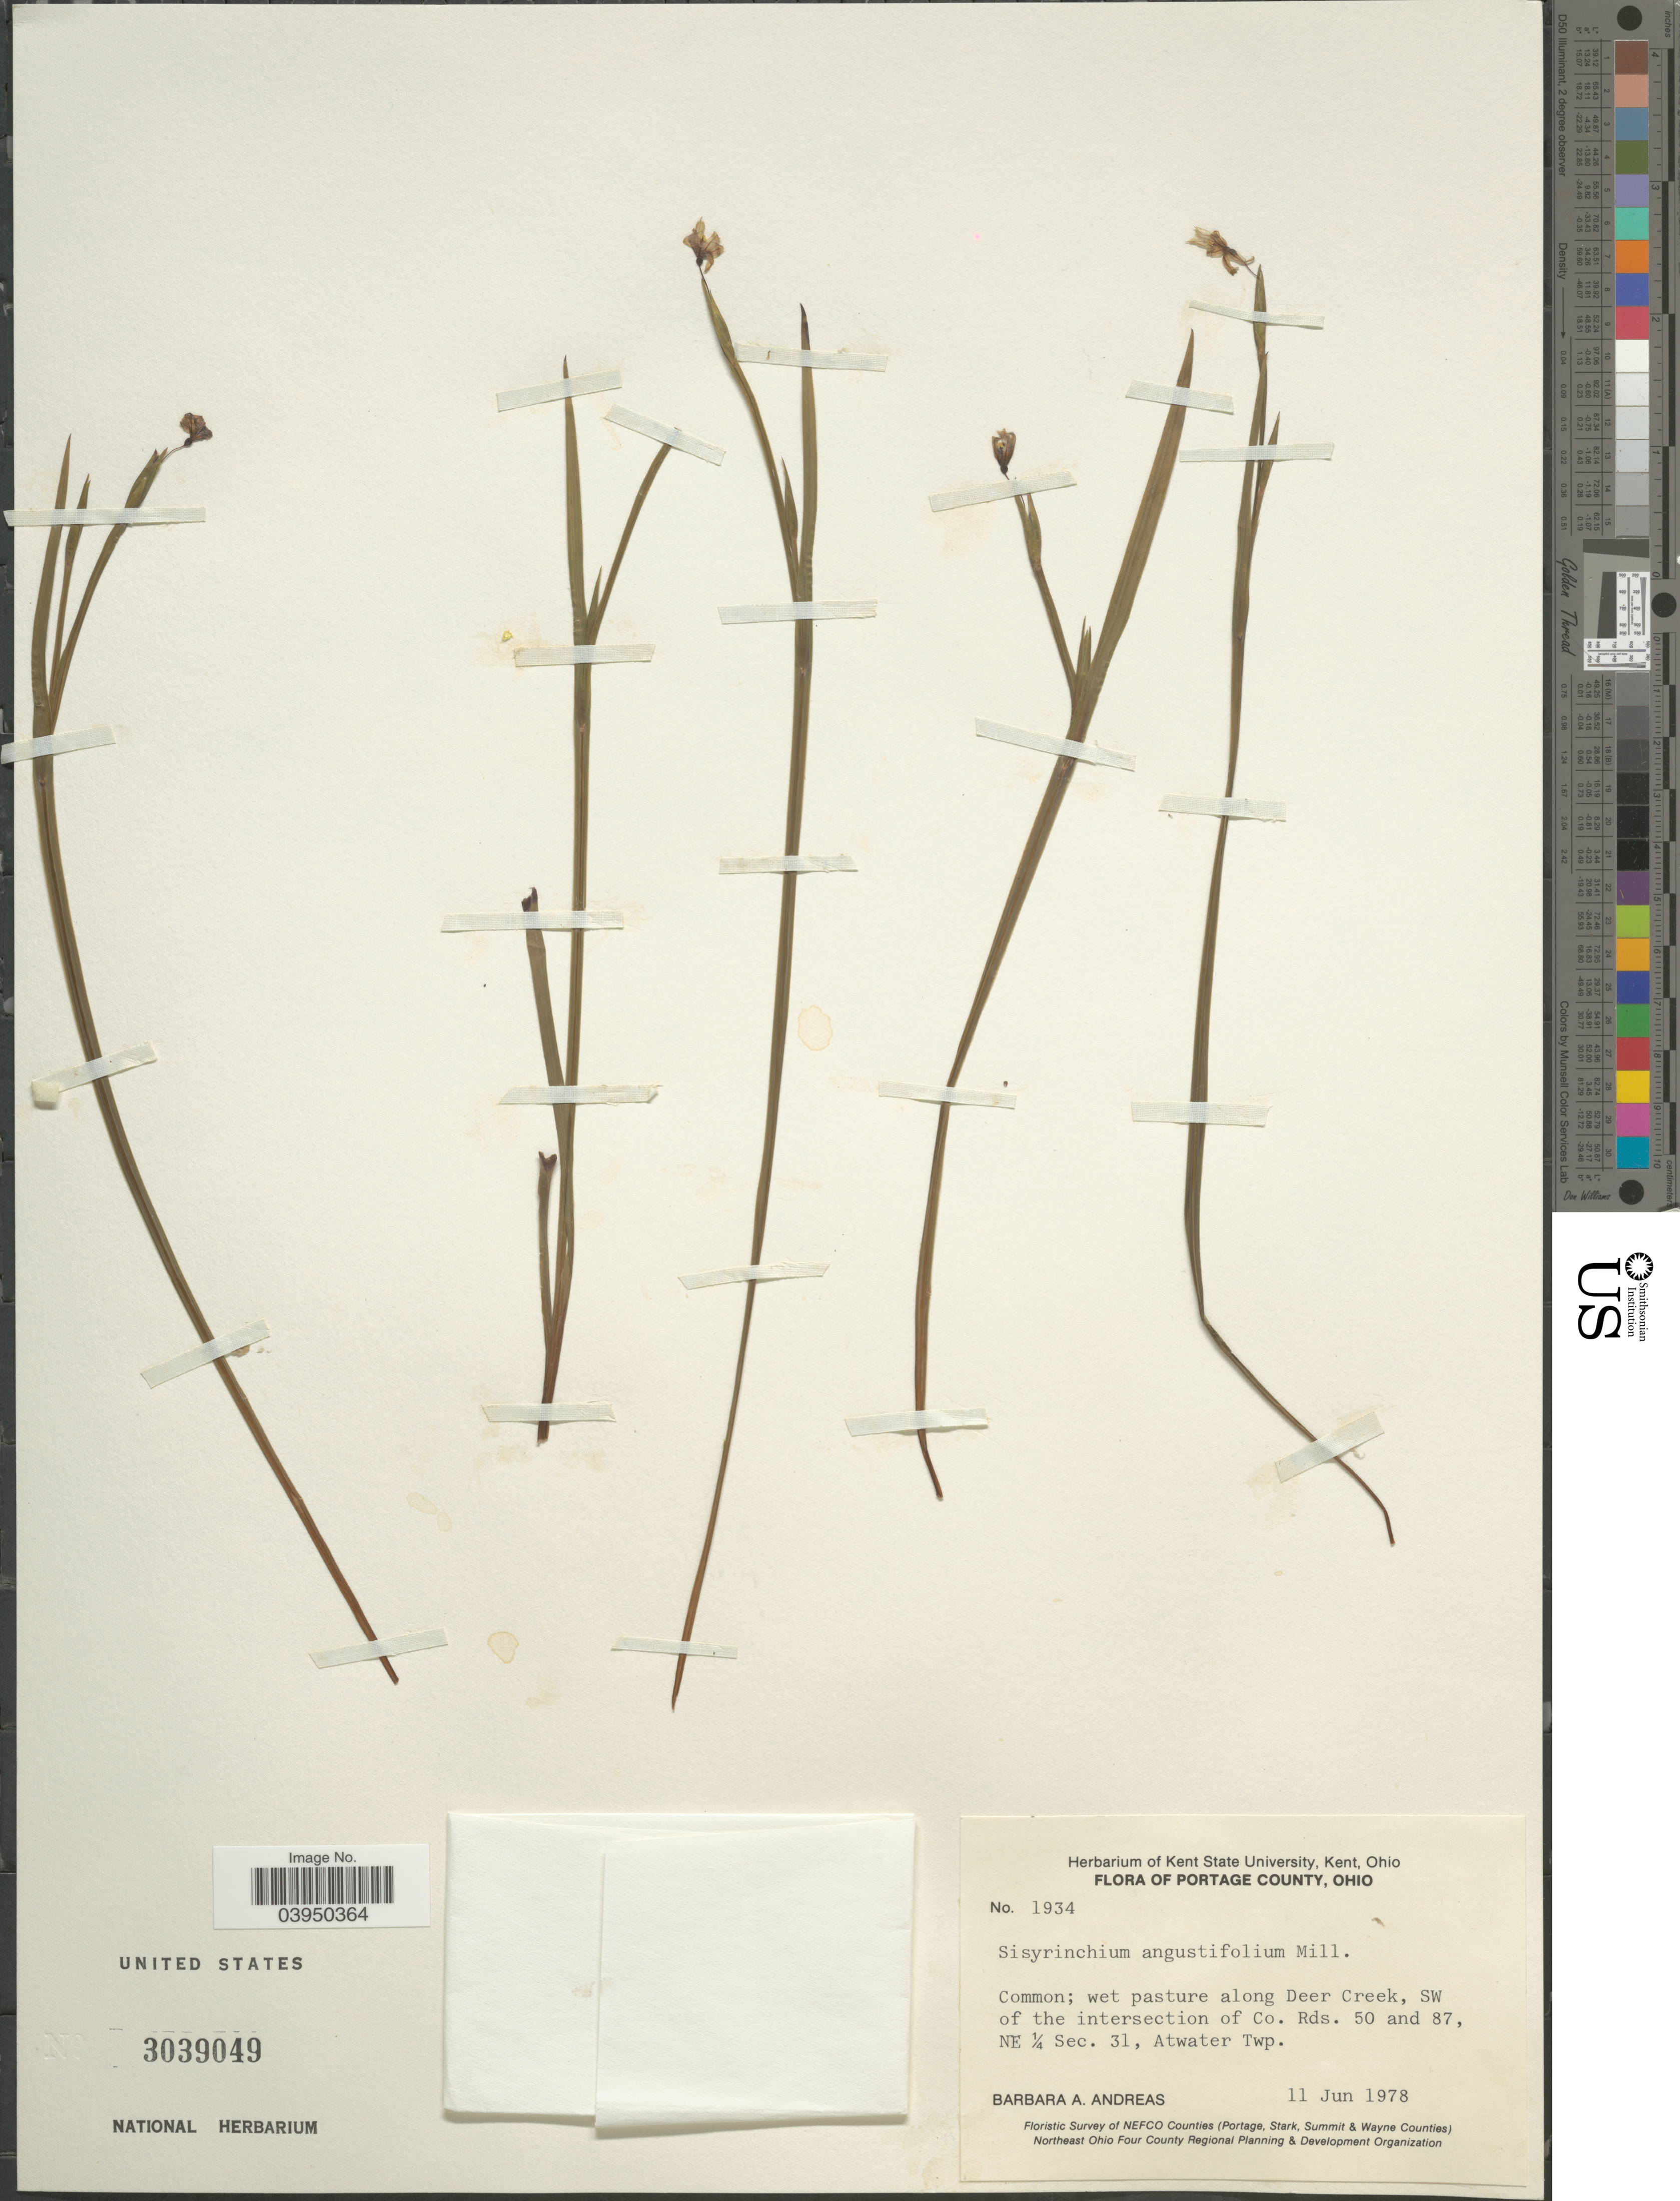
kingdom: Plantae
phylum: Tracheophyta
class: Liliopsida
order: Asparagales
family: Iridaceae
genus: Sisyrinchium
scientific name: Sisyrinchium angustifolium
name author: Mill.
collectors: B. A. Andreas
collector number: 1934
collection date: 1978-06-11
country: United States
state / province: Ohio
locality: Portage County. Along Deer Creek, SW of the intersection of Co. Rds. 50 and 87, NE ¼ Sec. 31, Atwater Twp.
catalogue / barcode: US 3039049